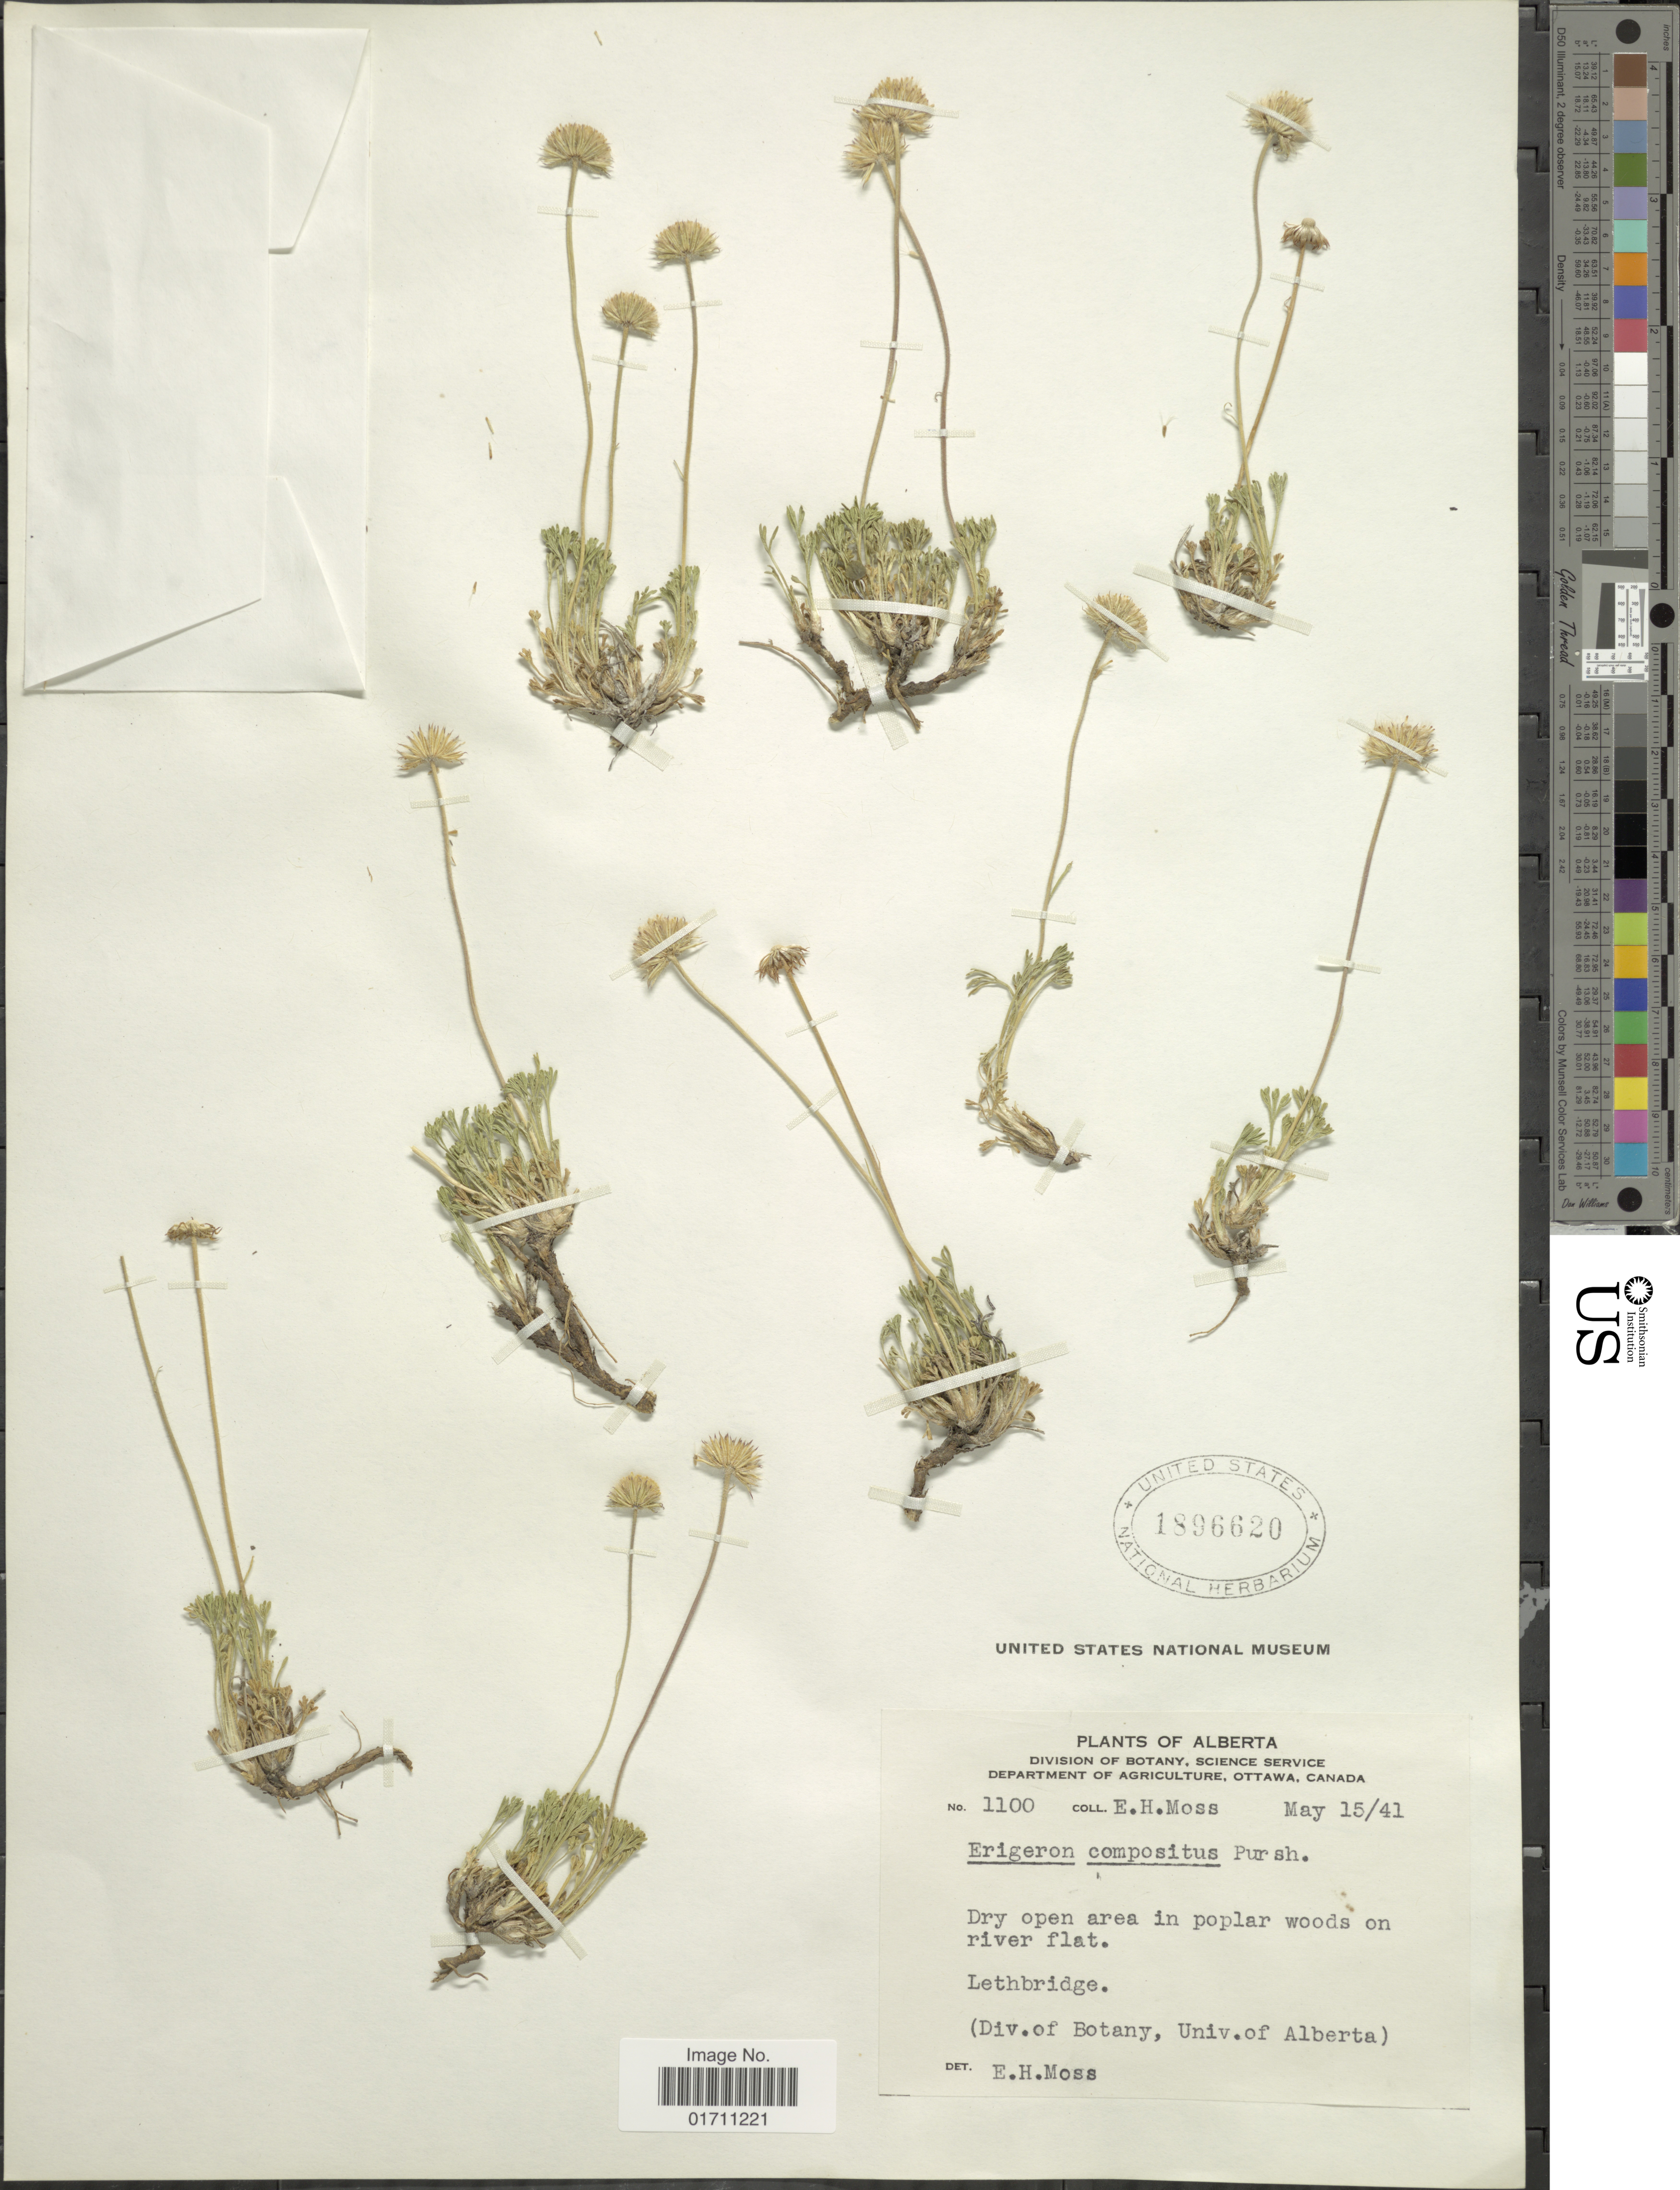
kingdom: Plantae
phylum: Tracheophyta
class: Magnoliopsida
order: Asterales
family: Asteraceae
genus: Erigeron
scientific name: Erigeron compositus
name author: Pursh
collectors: E. Moss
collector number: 1100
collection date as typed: Transcribed d/m/y: 15/5/41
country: Canada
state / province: Alberta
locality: Dry open area in poplar woods on river flat. Lethbridge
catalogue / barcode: US 1896620